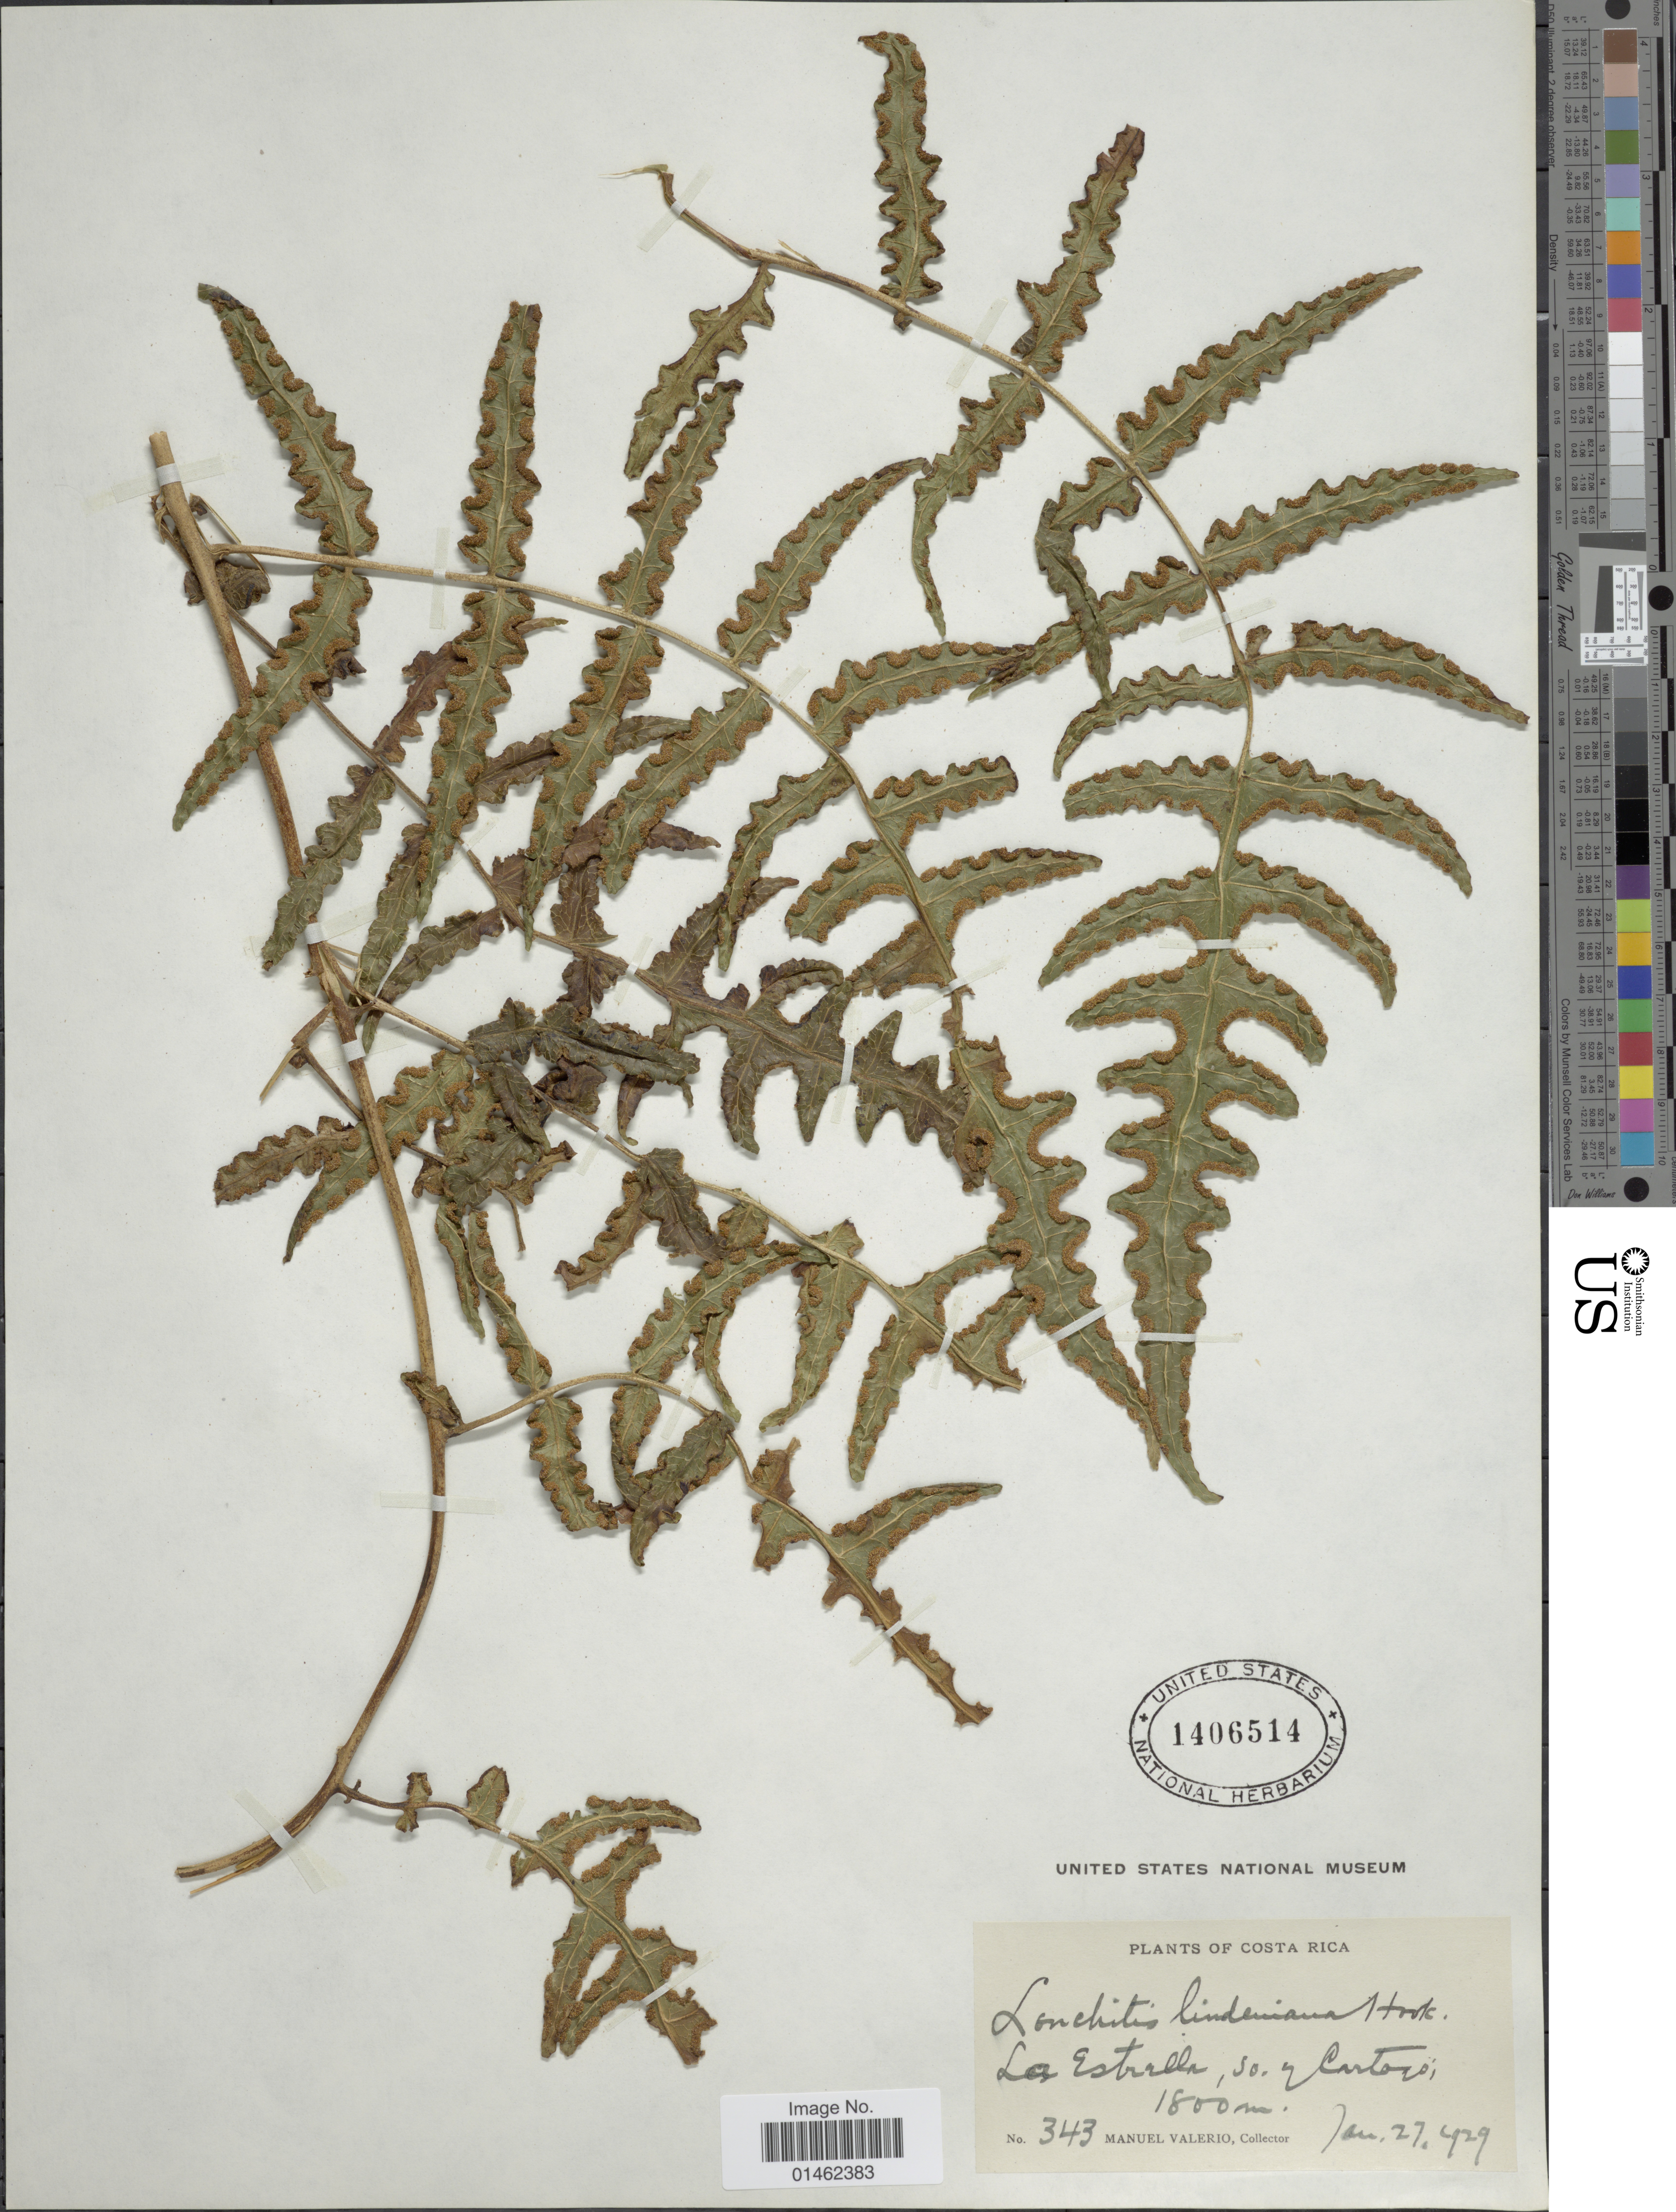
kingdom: Plantae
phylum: Tracheophyta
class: Polypodiopsida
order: Polypodiales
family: Dennstaedtiaceae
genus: Blotiella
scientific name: Blotiella lindeniana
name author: (Hook.) R.M. Tryon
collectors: M. Valerio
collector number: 343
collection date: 1929-01-27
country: Costa Rica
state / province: Cartago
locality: La Estrella, 30 y Cartago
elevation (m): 1800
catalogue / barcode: US 1406514